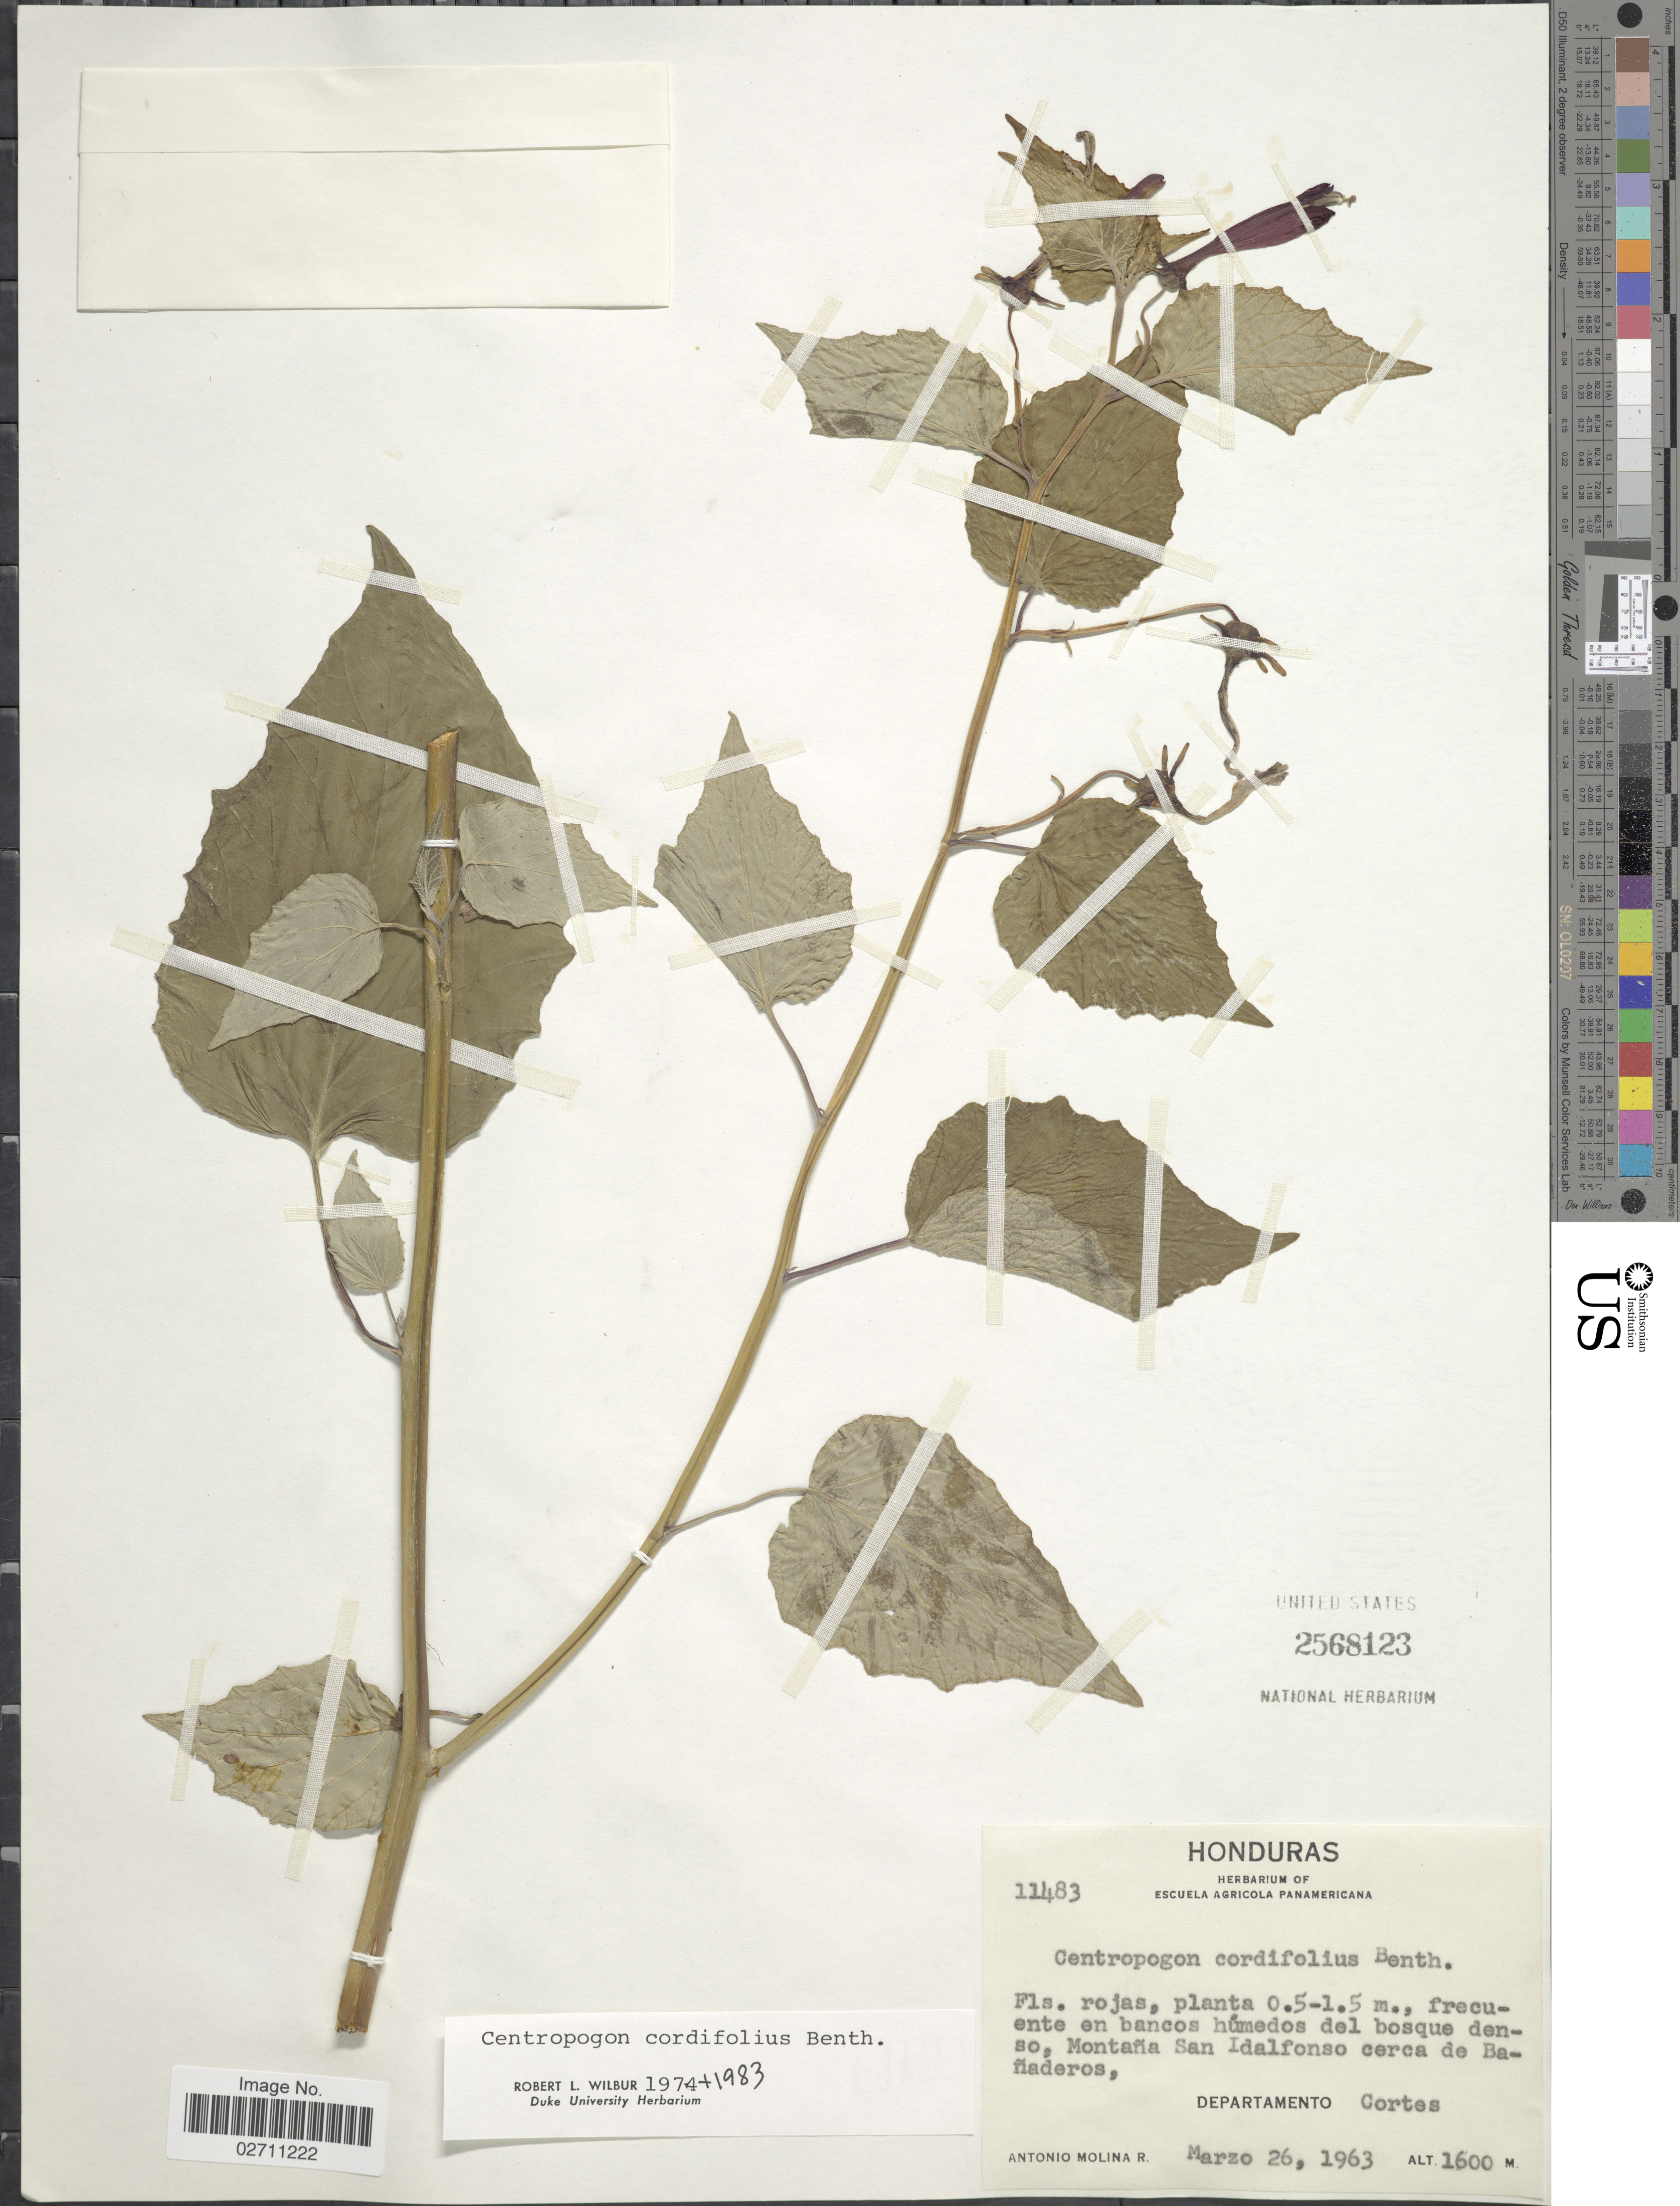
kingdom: Plantae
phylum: Tracheophyta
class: Magnoliopsida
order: Asterales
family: Campanulaceae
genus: Centropogon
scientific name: Centropogon cordifolius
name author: Benth.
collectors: A. Molina R.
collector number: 11483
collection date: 1963-03-26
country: Honduras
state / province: Cortés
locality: Frecuente en bancos humedos del bosque denso, Montana San Idalfonso cerca de Banaderos.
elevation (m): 1600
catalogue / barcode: US 2568123